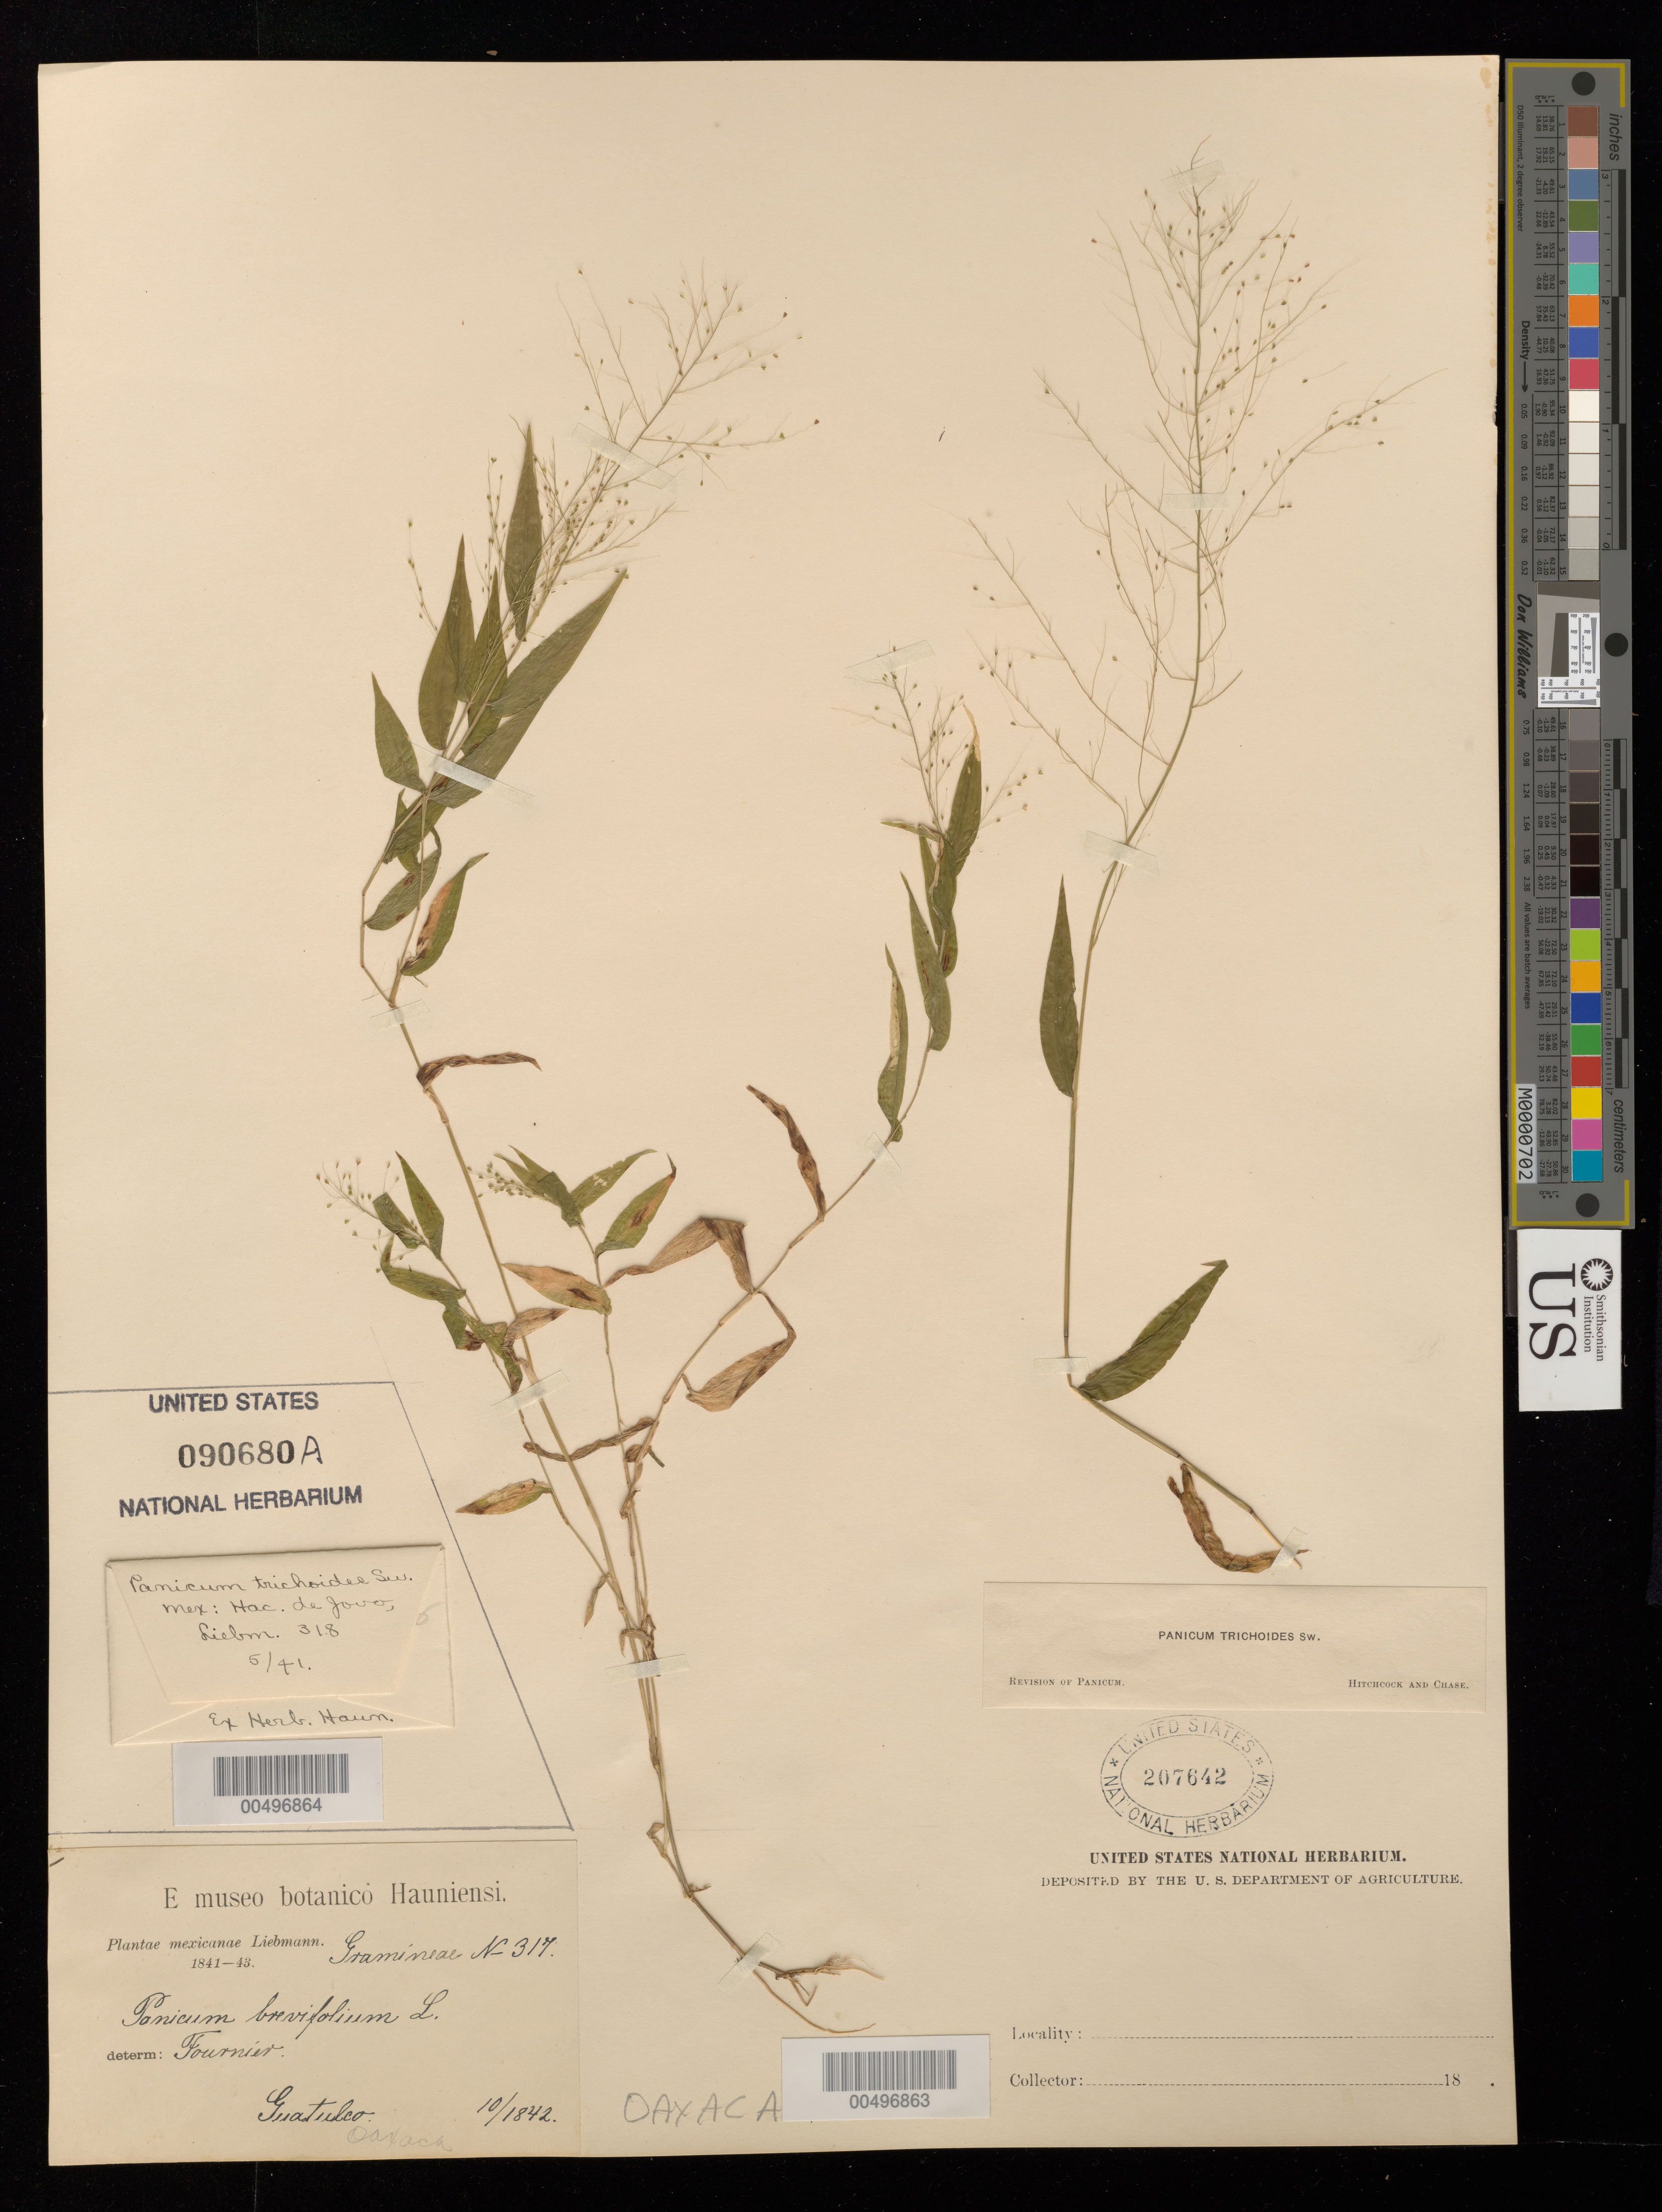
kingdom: Plantae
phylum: Tracheophyta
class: Liliopsida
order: Poales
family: Poaceae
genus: Panicum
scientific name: Panicum trichoides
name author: Sw.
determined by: Hitchcock, A. S.; Chase, [M.] A.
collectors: F. M. Liebmann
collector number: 317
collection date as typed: Oct 1842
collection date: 1842-10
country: Mexico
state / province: Oaxaca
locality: Guatulco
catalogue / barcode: US 207642